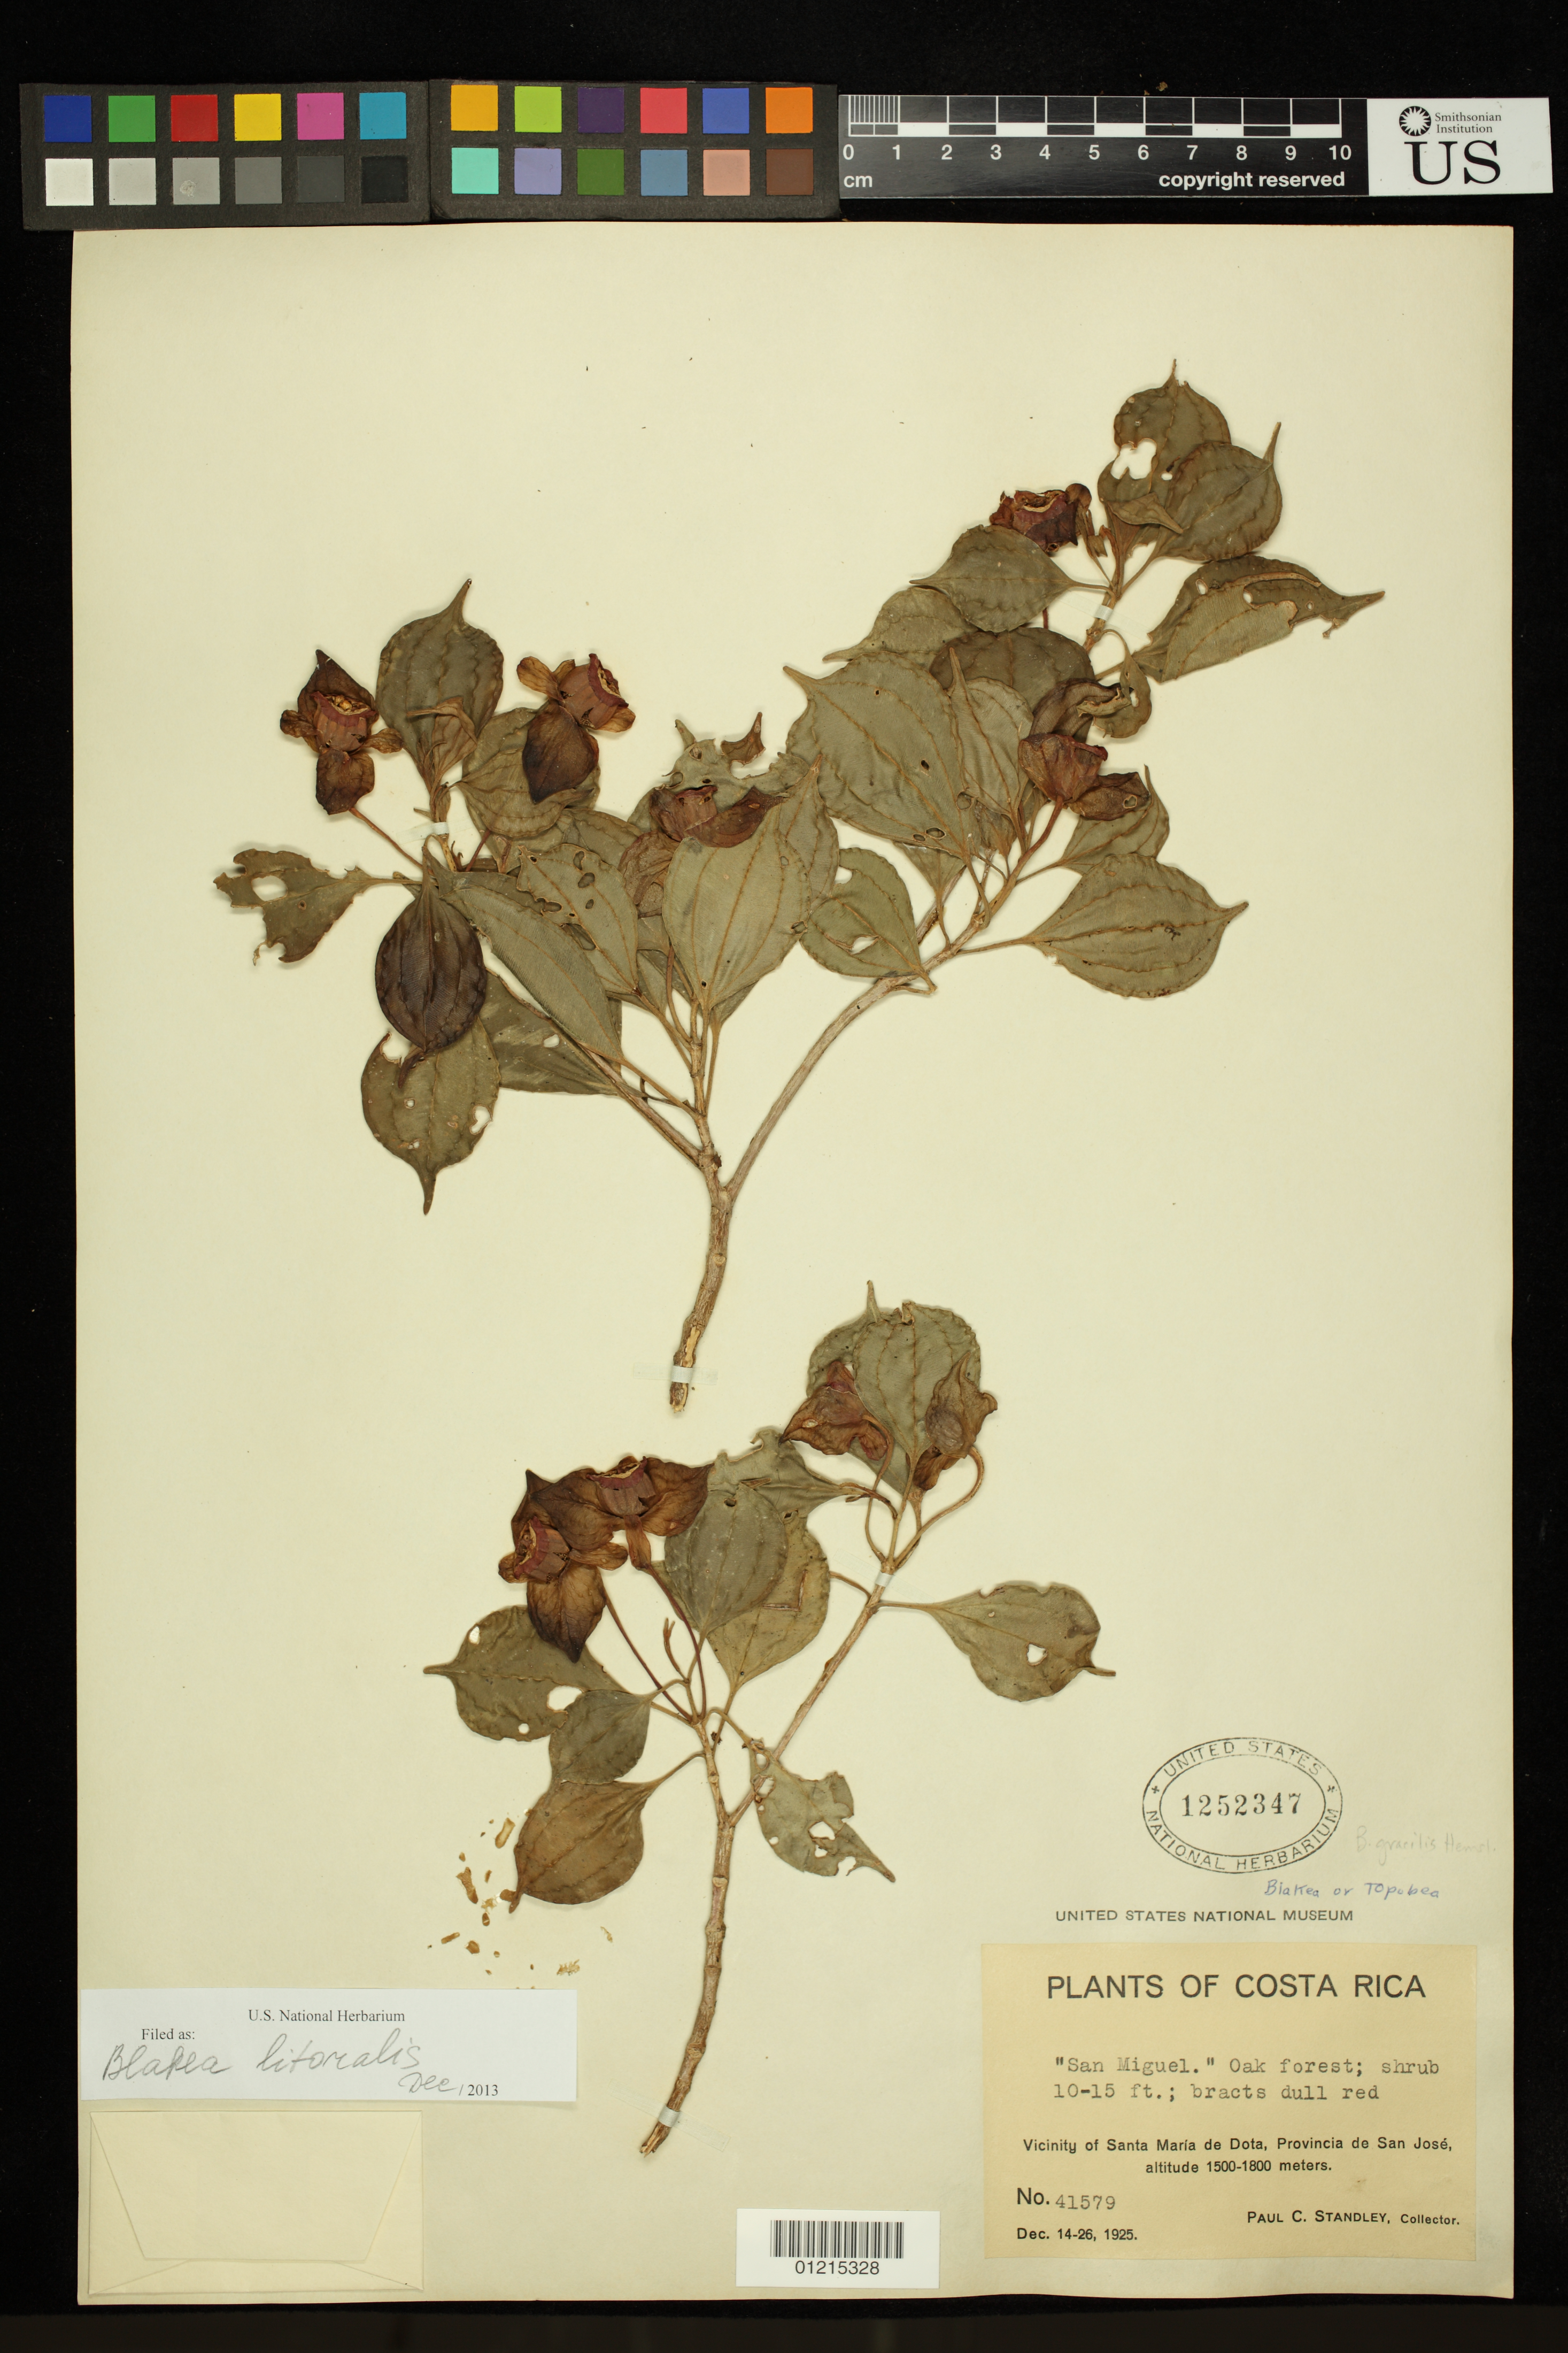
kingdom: Plantae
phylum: Tracheophyta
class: Magnoliopsida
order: Myrtales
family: Melastomataceae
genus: Blakea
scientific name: Blakea litoralis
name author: L.O. Williams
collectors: P. C. Standley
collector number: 41579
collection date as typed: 14-26 Dec 1925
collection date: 1925-12-14/1925-12-26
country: Costa Rica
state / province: San José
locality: Vicinity of Santa Maria de Dota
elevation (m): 1500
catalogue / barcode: US 1252347